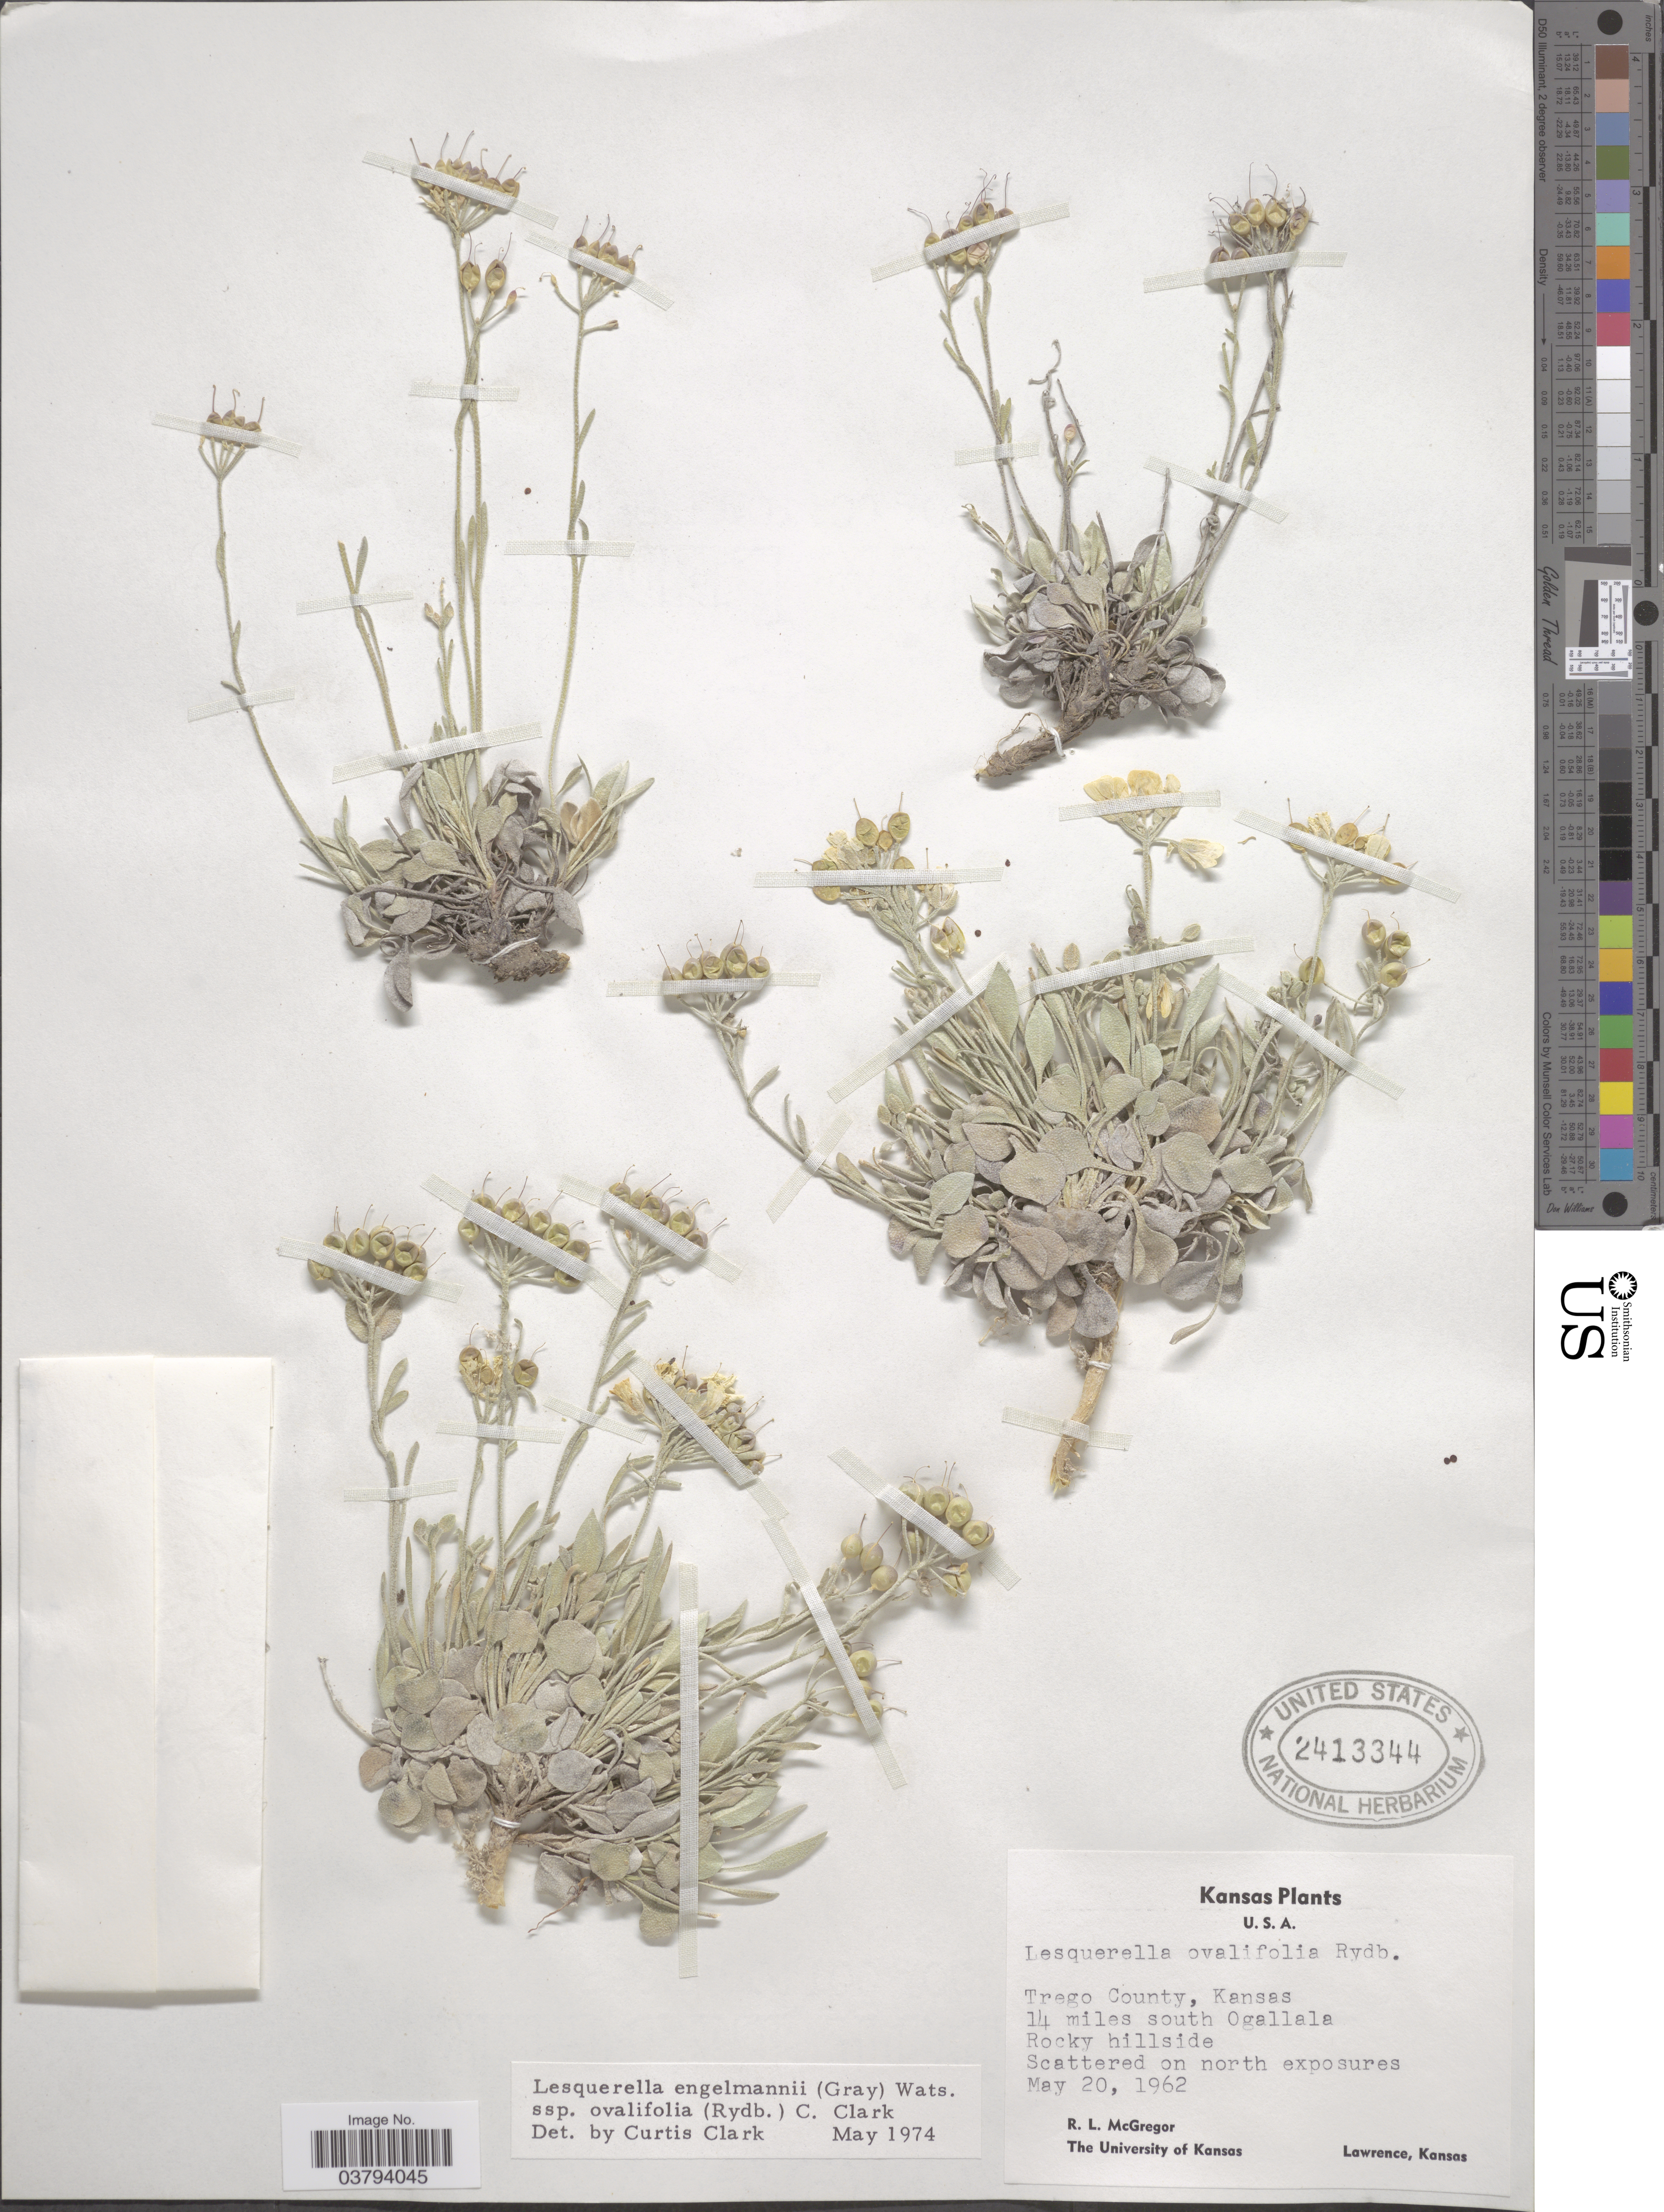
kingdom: Plantae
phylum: Tracheophyta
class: Magnoliopsida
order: Brassicales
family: Brassicaceae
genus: Lesquerella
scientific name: Lesquerella ovalifolia subsp. ovalifolia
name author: Rydb. ex Britton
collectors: R. McGregor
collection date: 1962-05-20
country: United States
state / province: Kansas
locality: Trego County. 14 miles south of Ogallala. Rocky hillside.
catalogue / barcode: US 2413344